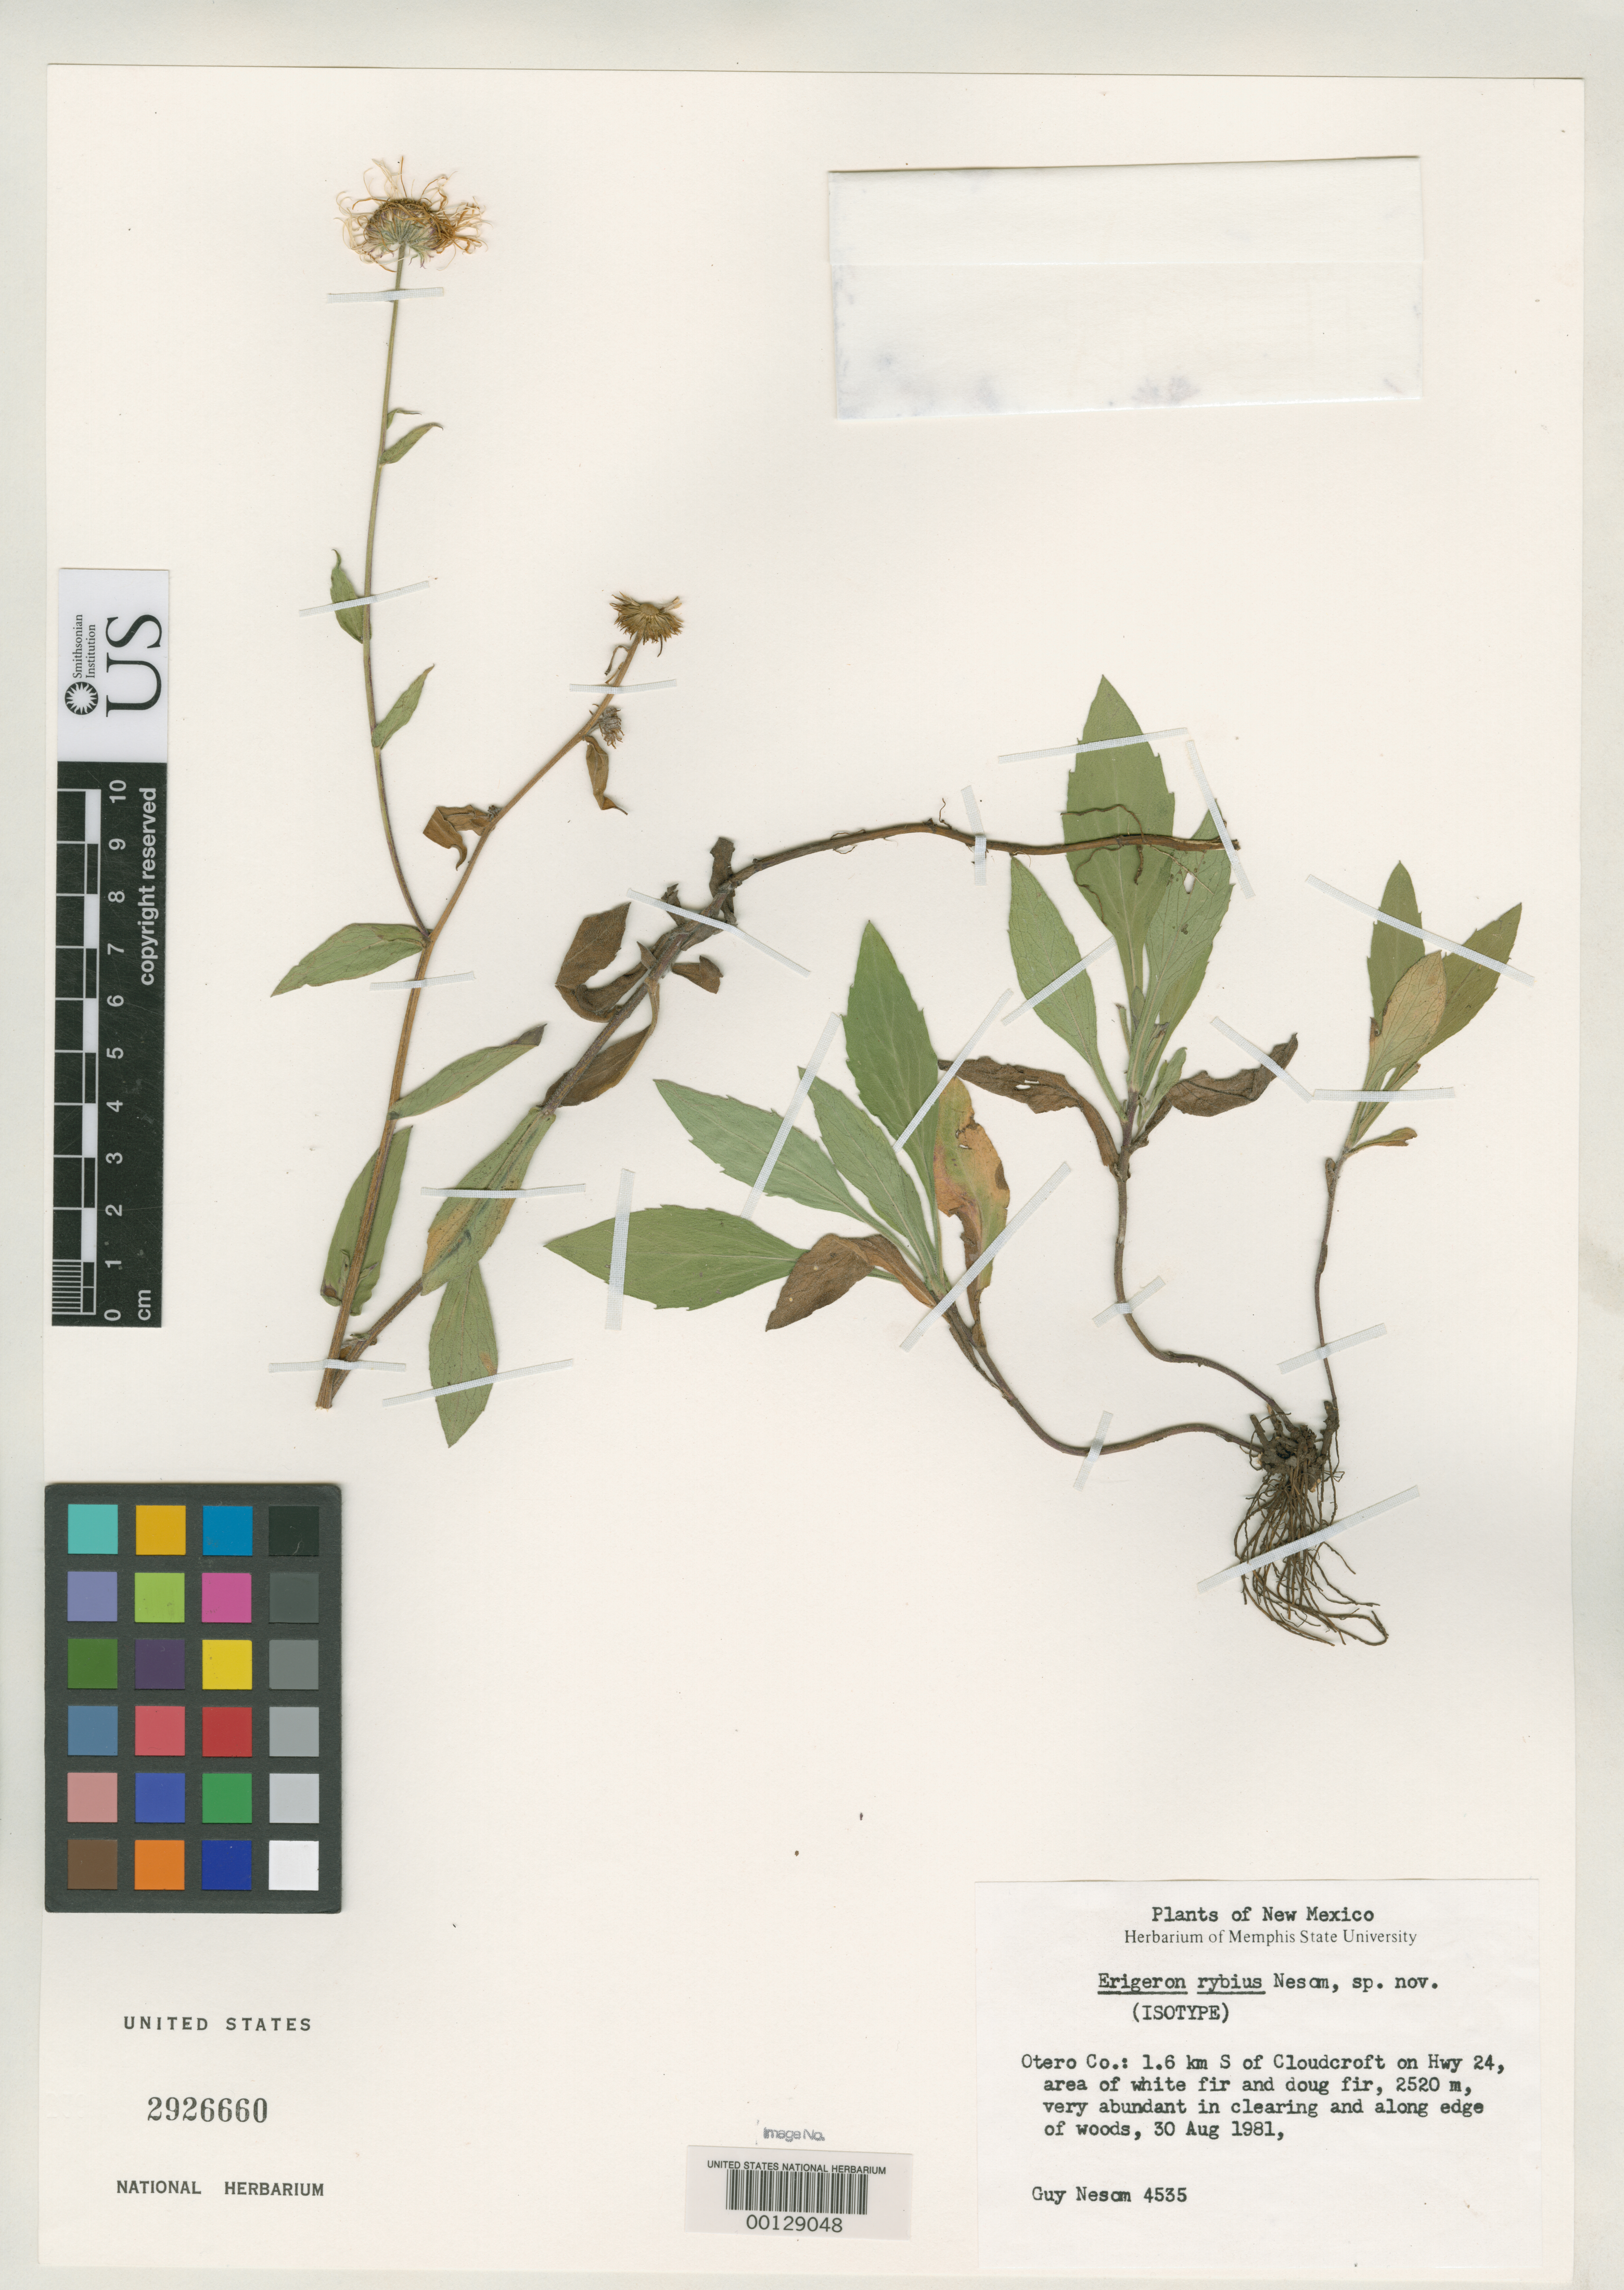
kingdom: Plantae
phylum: Tracheophyta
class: Magnoliopsida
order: Asterales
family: Asteraceae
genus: Erigeron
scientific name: Erigeron rybius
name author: G.L. Nesom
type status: Isotype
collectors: G. L. Nesom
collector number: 4535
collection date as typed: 30 Aug 1981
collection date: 1981-08-30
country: United States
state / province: New Mexico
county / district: Otero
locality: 6 km S of Cloudcroft, Sacremento Mts.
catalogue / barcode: US 2926660